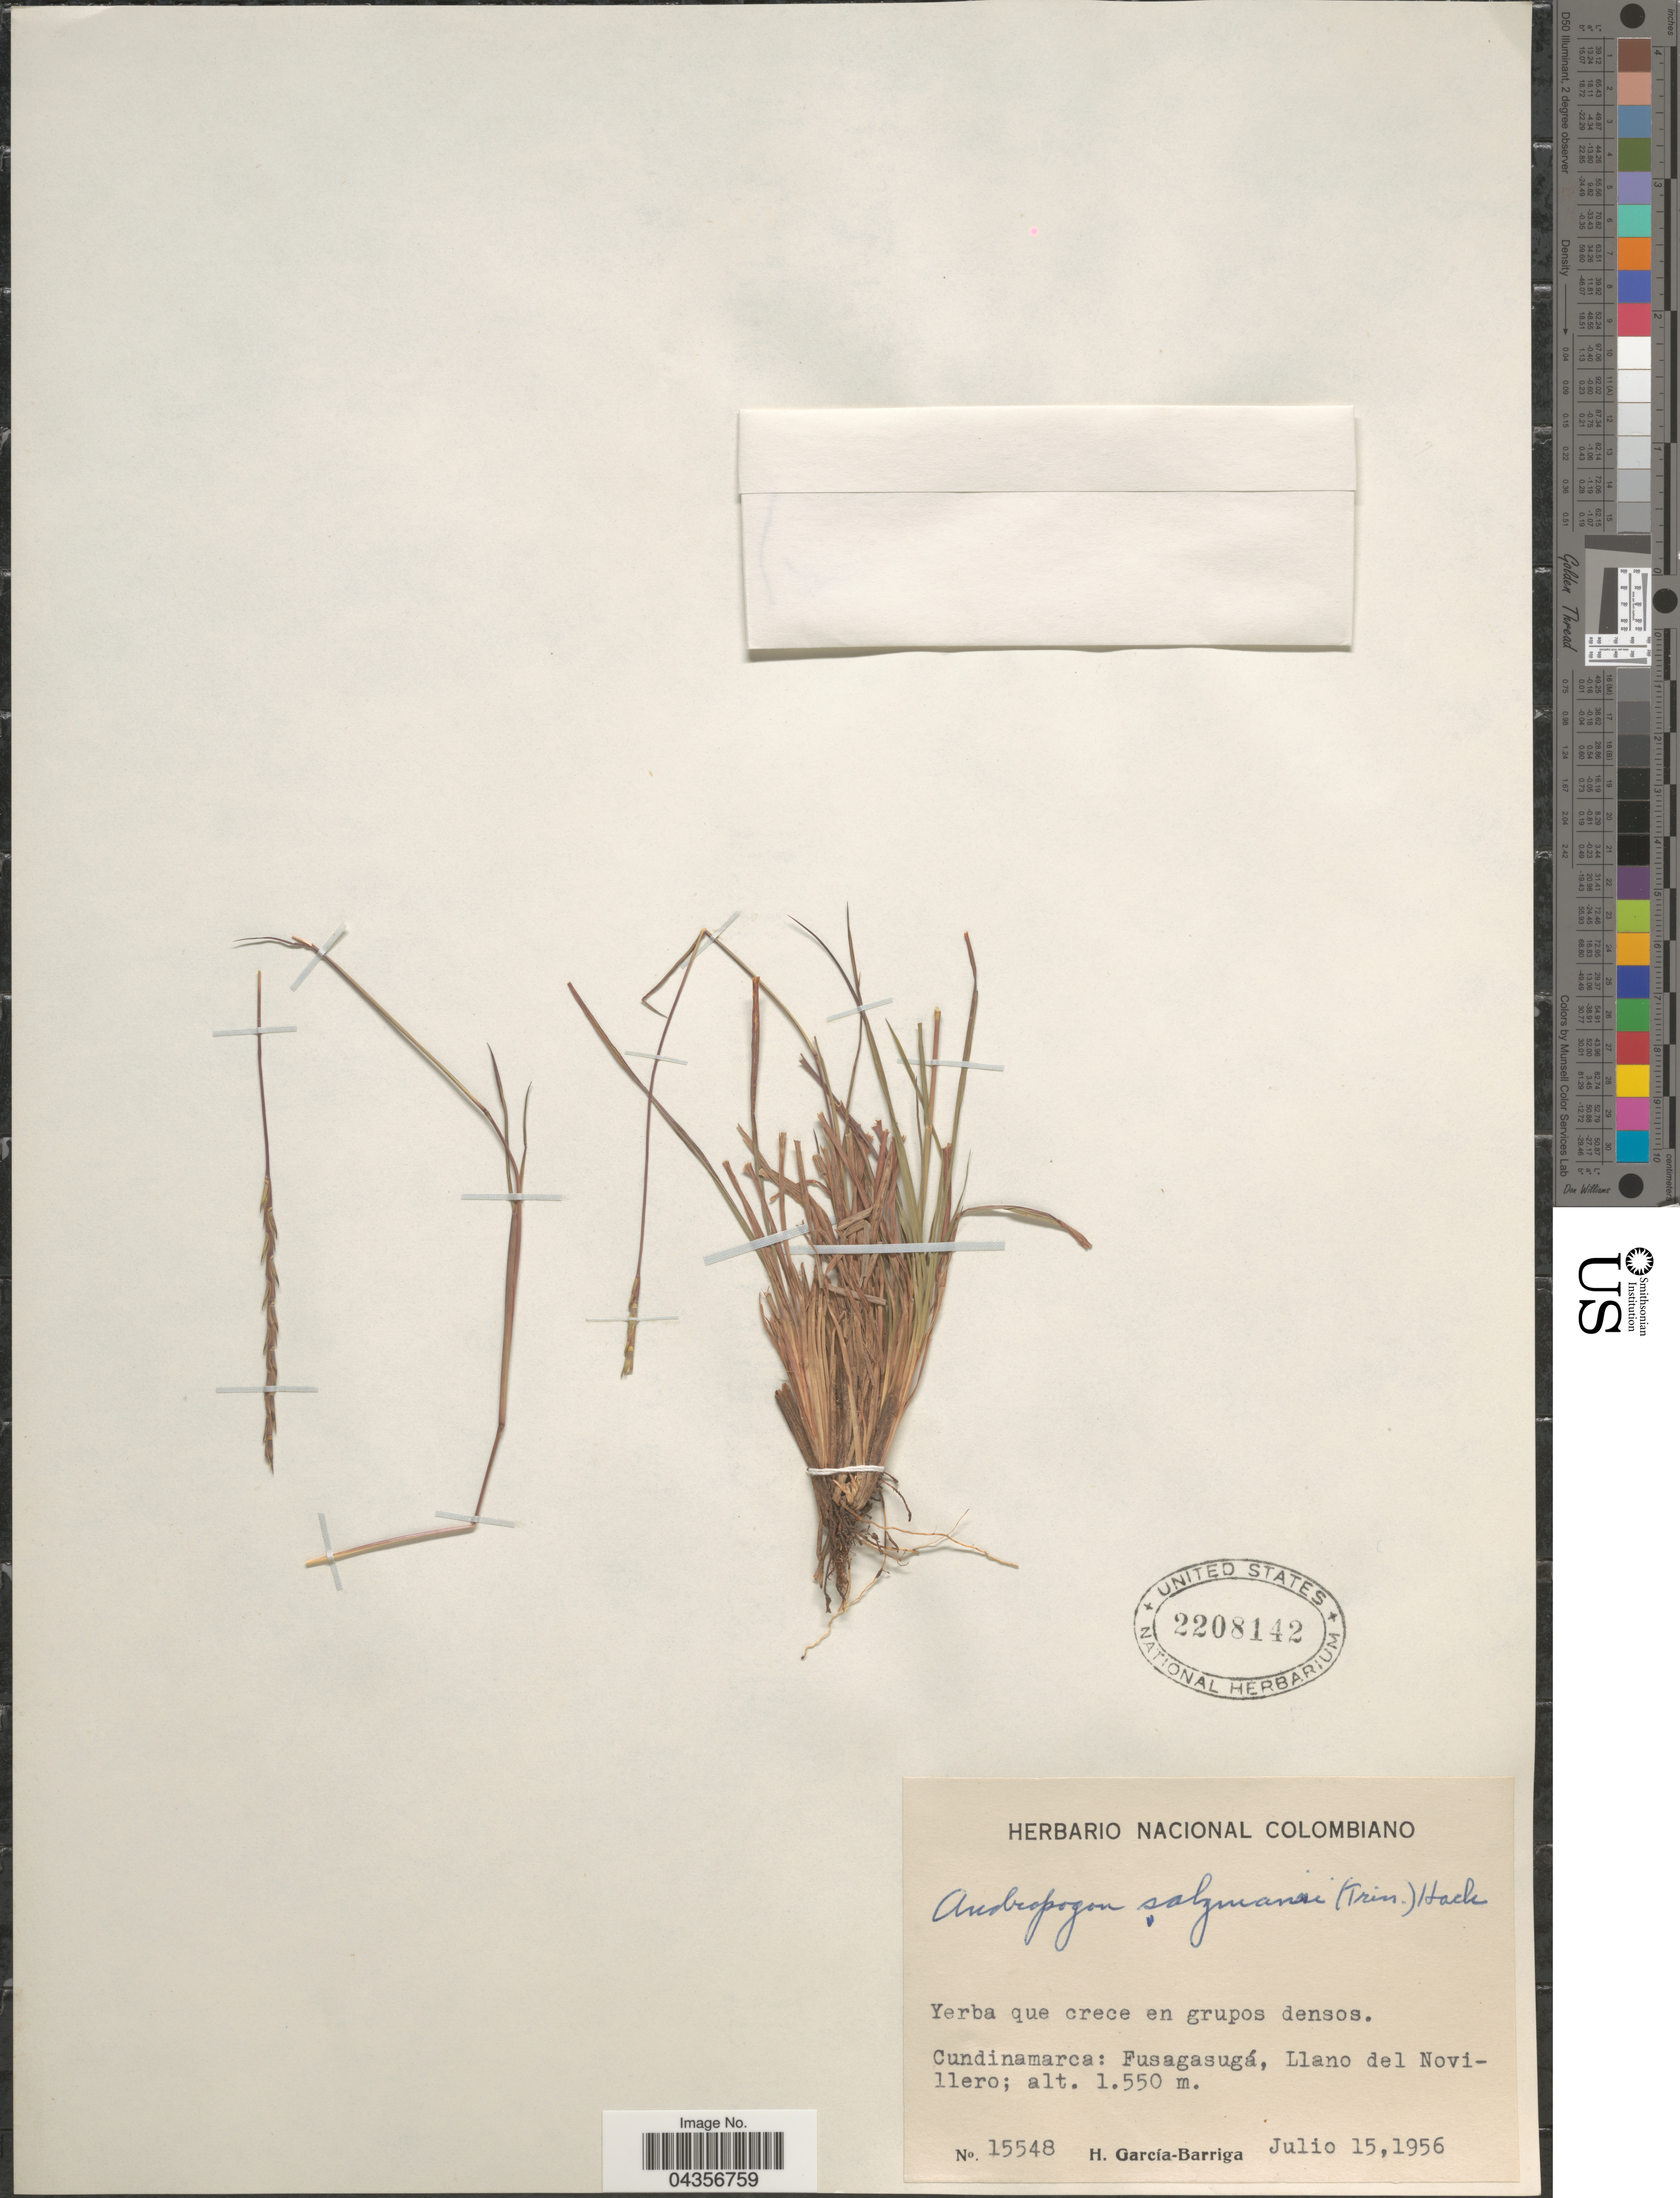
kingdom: Plantae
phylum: Tracheophyta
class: Liliopsida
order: Poales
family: Poaceae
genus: Schizachyrium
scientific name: Schizachyrium salzmanii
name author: (Trin. ex Steud.) Nash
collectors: H. García Barriga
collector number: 15548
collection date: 1956-07-15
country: Colombia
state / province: Cundinamarca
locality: Cundinamarca: Fusagasugá, Llano del Novillero.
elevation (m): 1550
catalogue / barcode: US 2208142